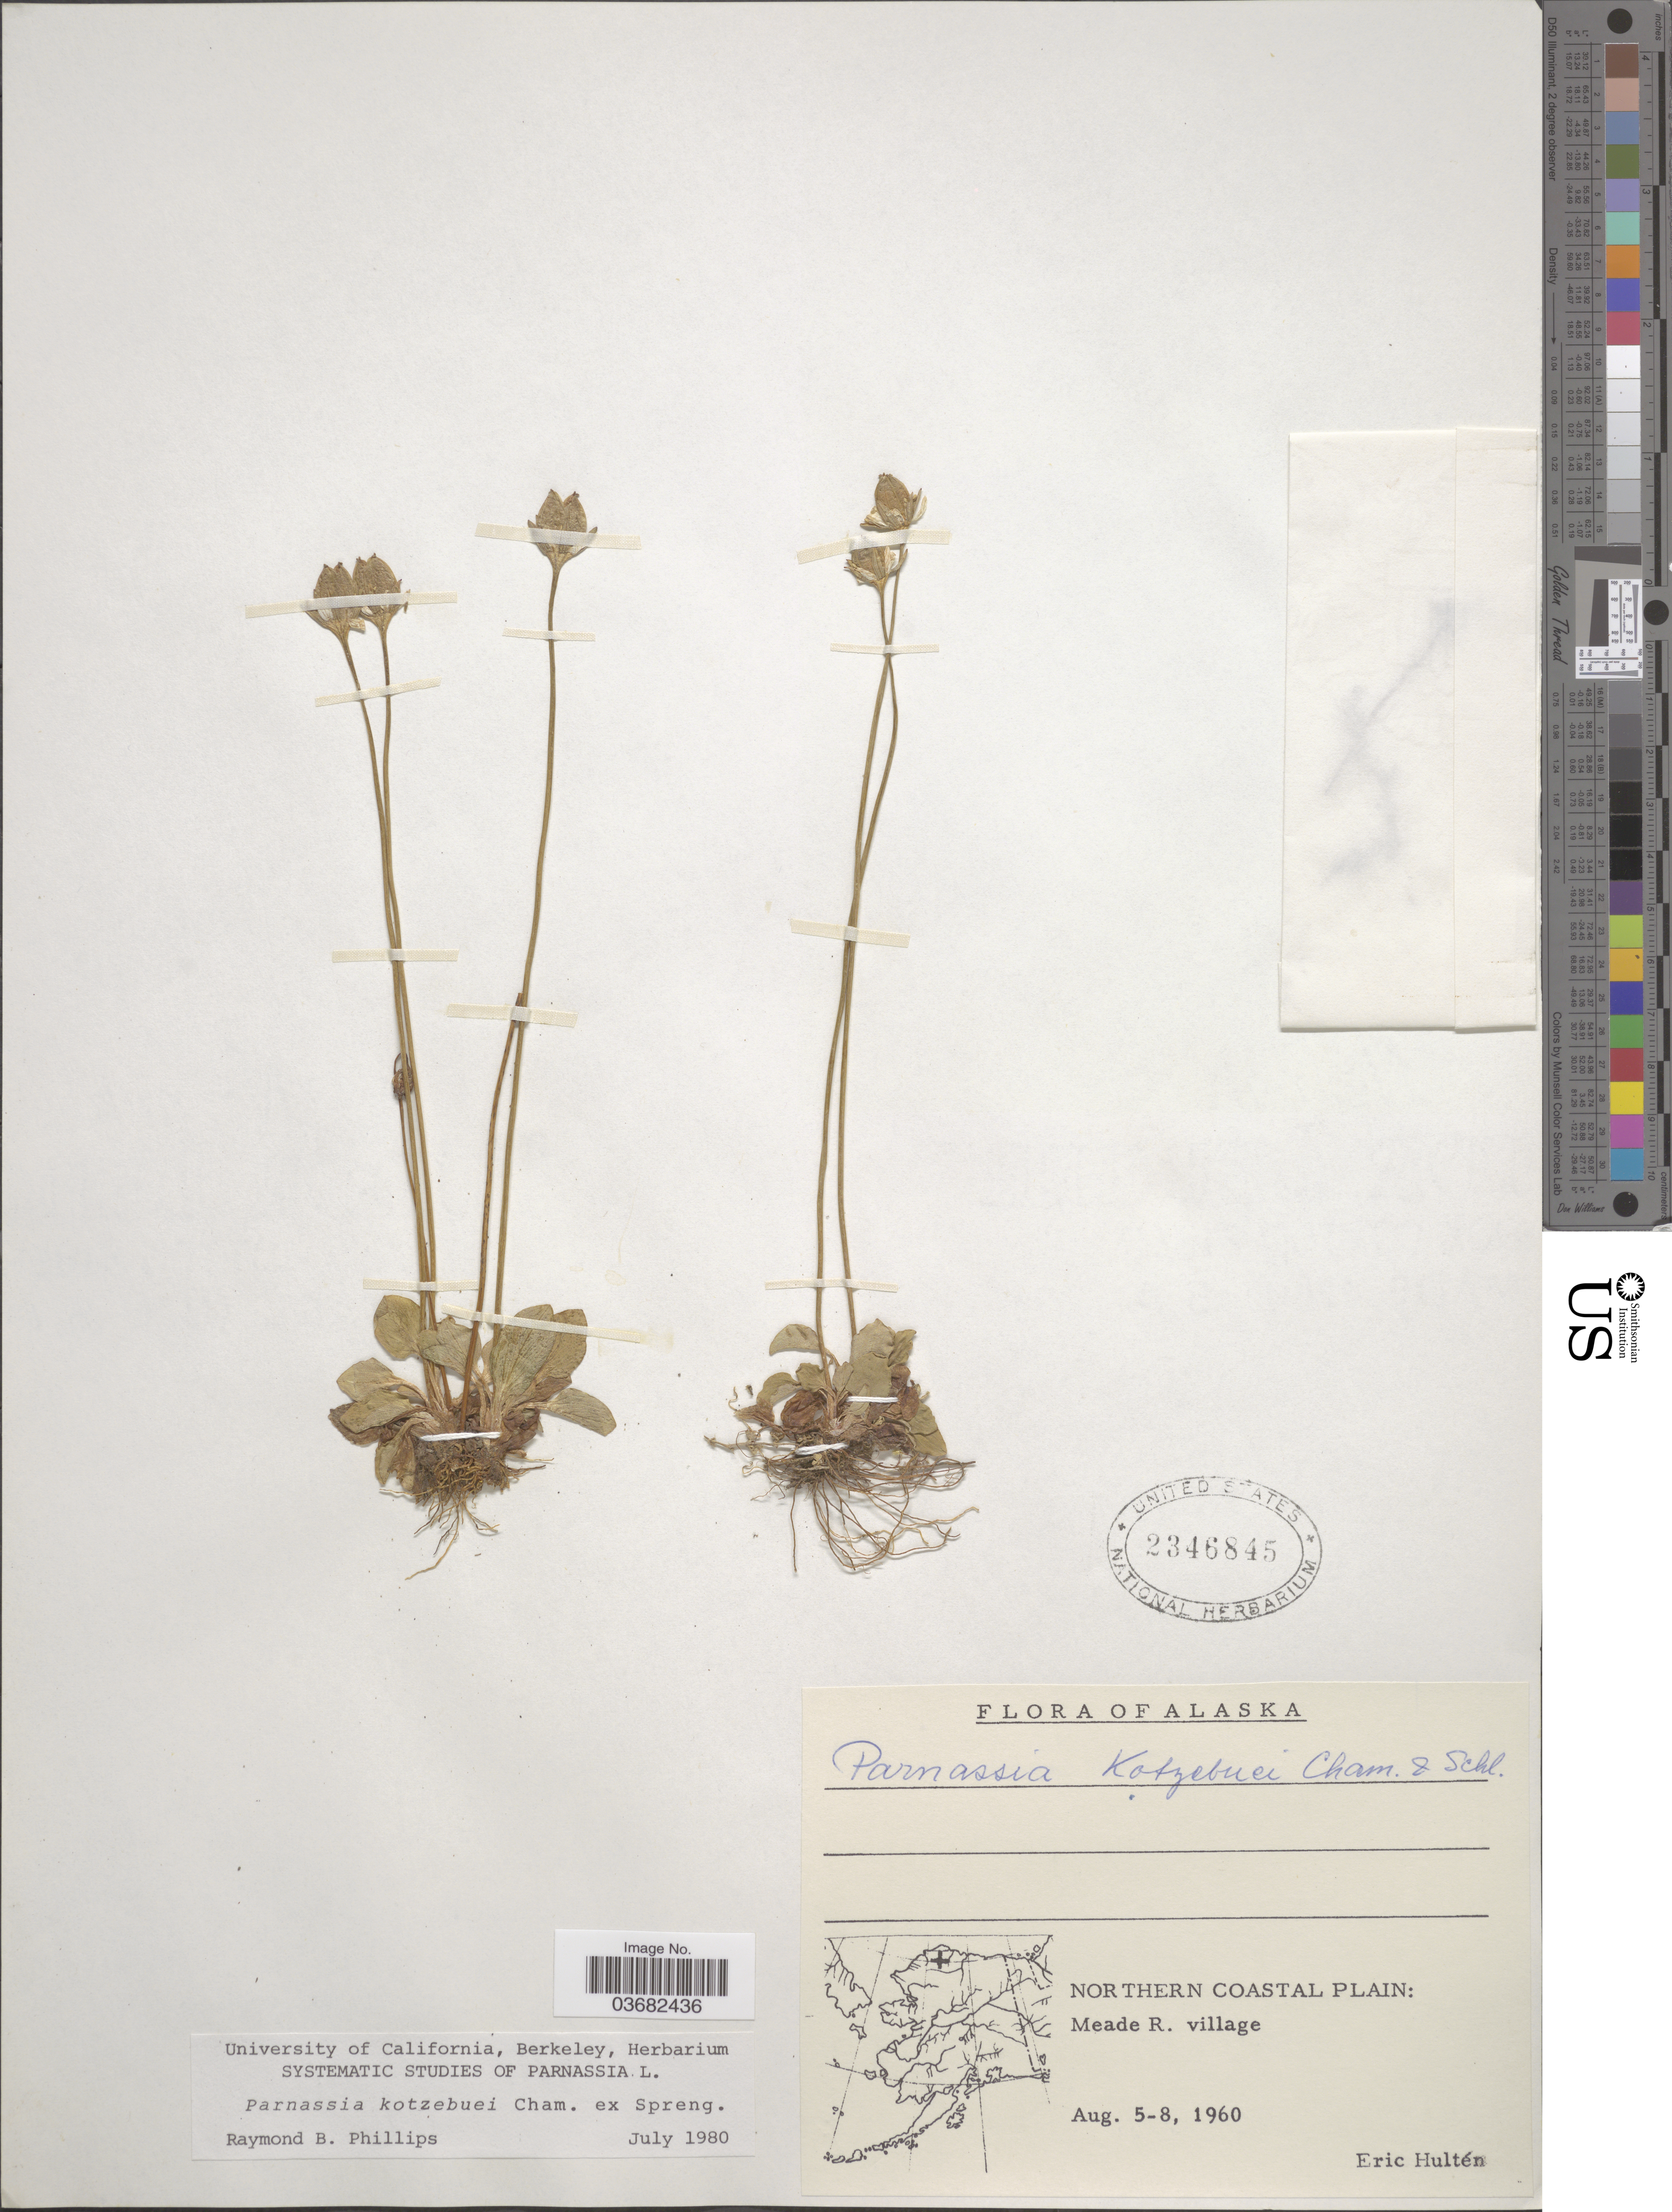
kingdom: Plantae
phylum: Tracheophyta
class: Magnoliopsida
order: Celastrales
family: Parnassiaceae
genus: Parnassia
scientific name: Parnassia kotzebuei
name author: Cham. ex Spreng.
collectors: E. G. Hultén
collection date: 1960-08-05/1960-08-08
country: United States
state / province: Alaska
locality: Northern Coastal Plain: Meade R. village.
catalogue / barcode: US 2346845